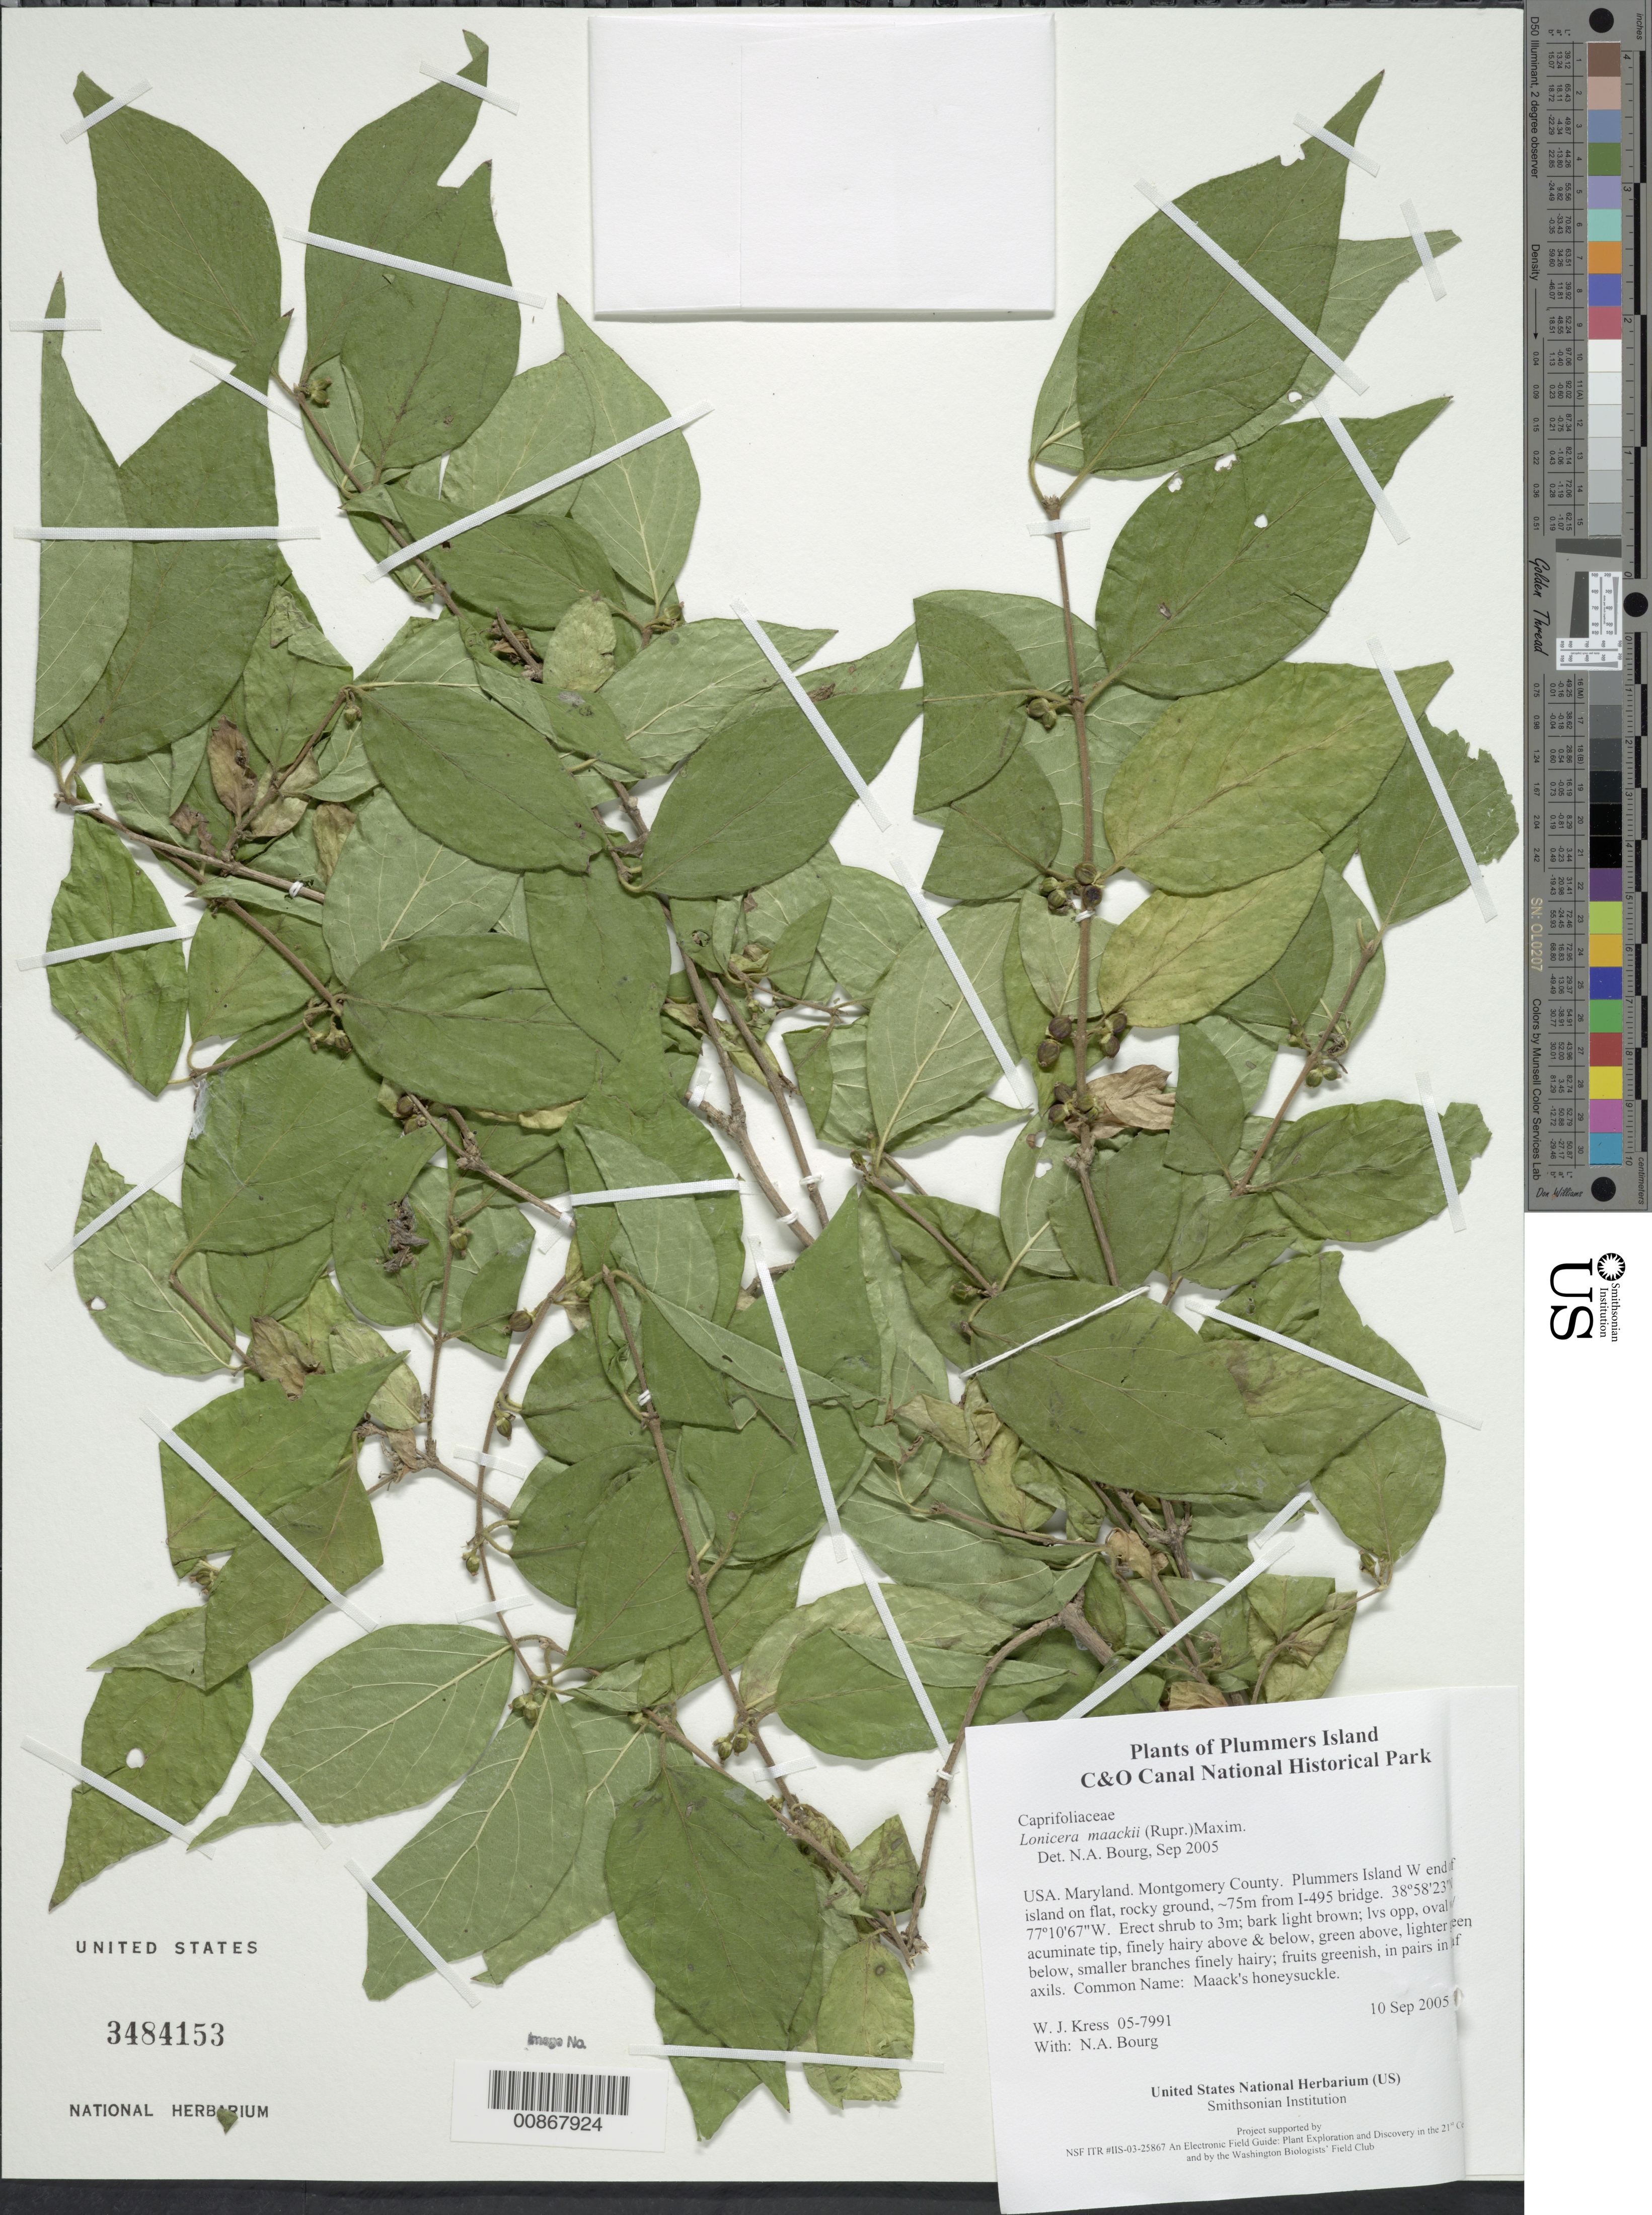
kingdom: Plantae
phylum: Tracheophyta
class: Magnoliopsida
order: Dipsacales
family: Caprifoliaceae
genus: Lonicera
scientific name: Lonicera maackii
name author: (Rupr.) Maxim.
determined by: Bourg, N. A.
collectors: W. J. Kress & N. A. Bourg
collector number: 05-7991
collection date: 2005-09-10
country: United States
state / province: Maryland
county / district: Montgomery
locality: Chesapeake and Ohio Canal National Historical Park, Plummers Island W end of island on flat, rocky ground, ~75m from I-495 bridge.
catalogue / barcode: US 3484153